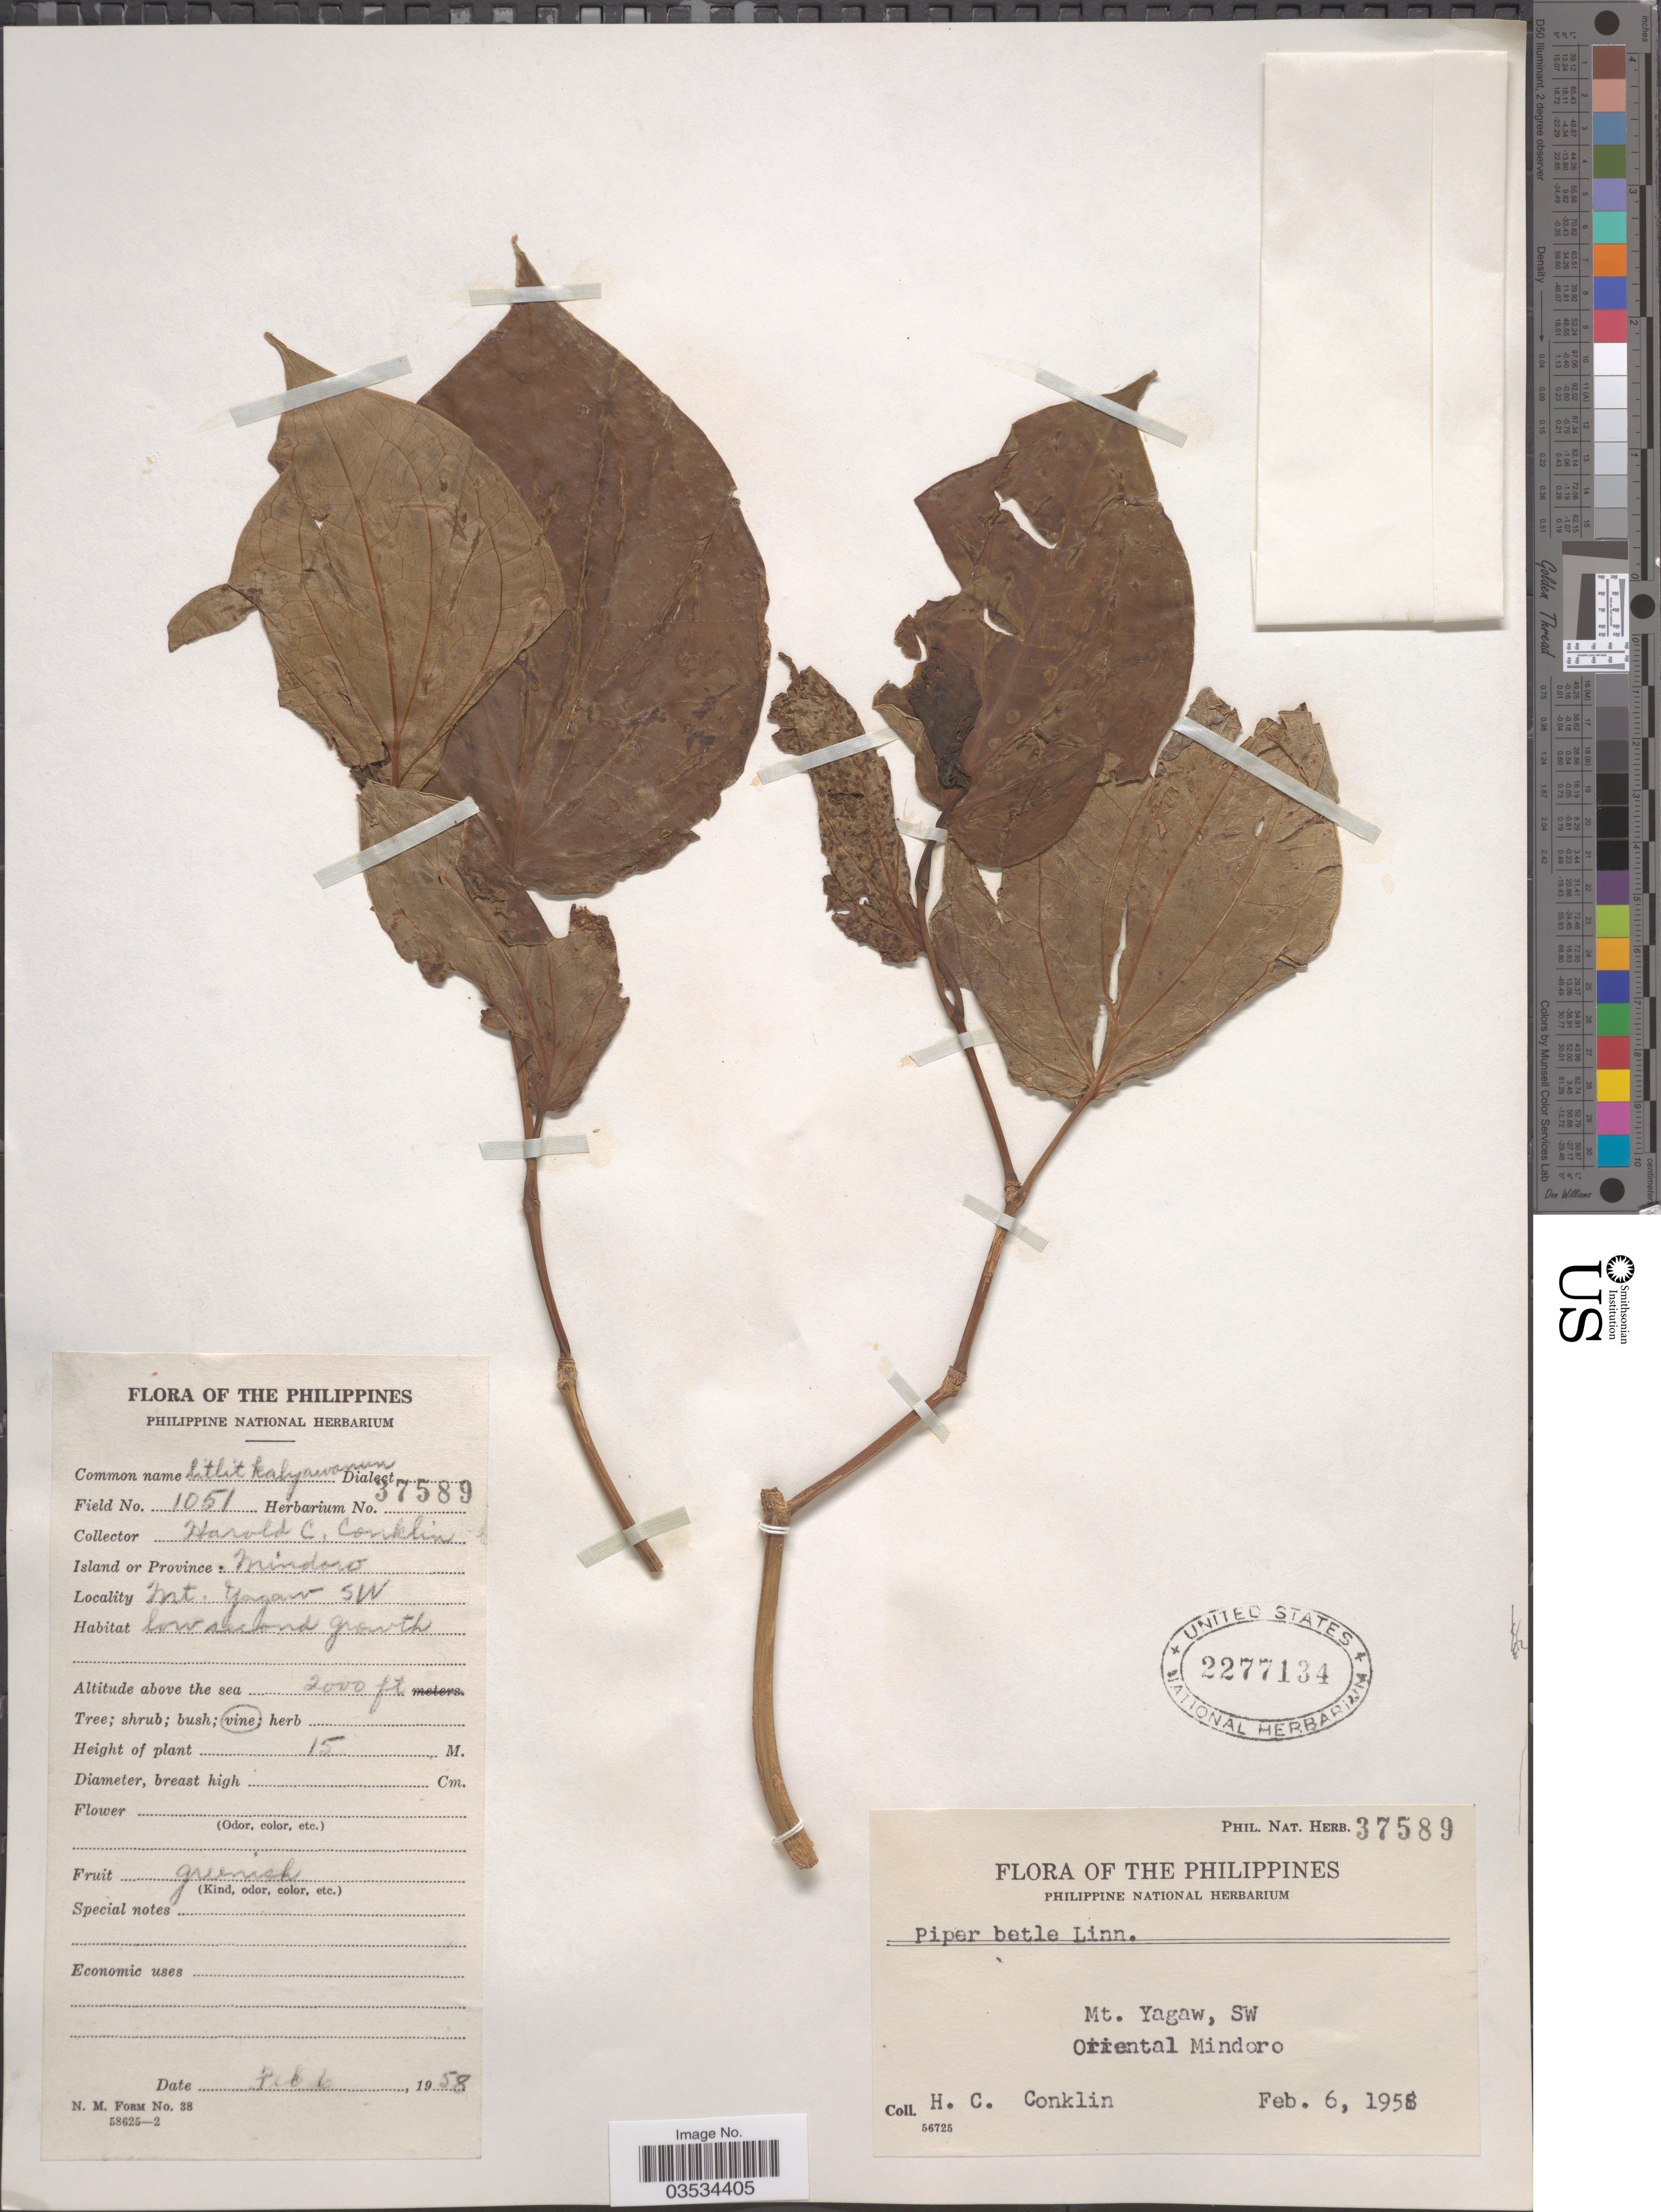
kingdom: Plantae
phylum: Tracheophyta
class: Magnoliopsida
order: Piperales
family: Piperaceae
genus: Piper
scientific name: Piper betle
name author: L.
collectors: H. Conklin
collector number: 1051/Phil. Nat. Herb. 37589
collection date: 1958-02-06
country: Philippines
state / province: Mimaropa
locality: Island or Province: Mindoro. Mt. Yagaw SW. Oriental Mindoro.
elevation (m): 610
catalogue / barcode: US 2277134